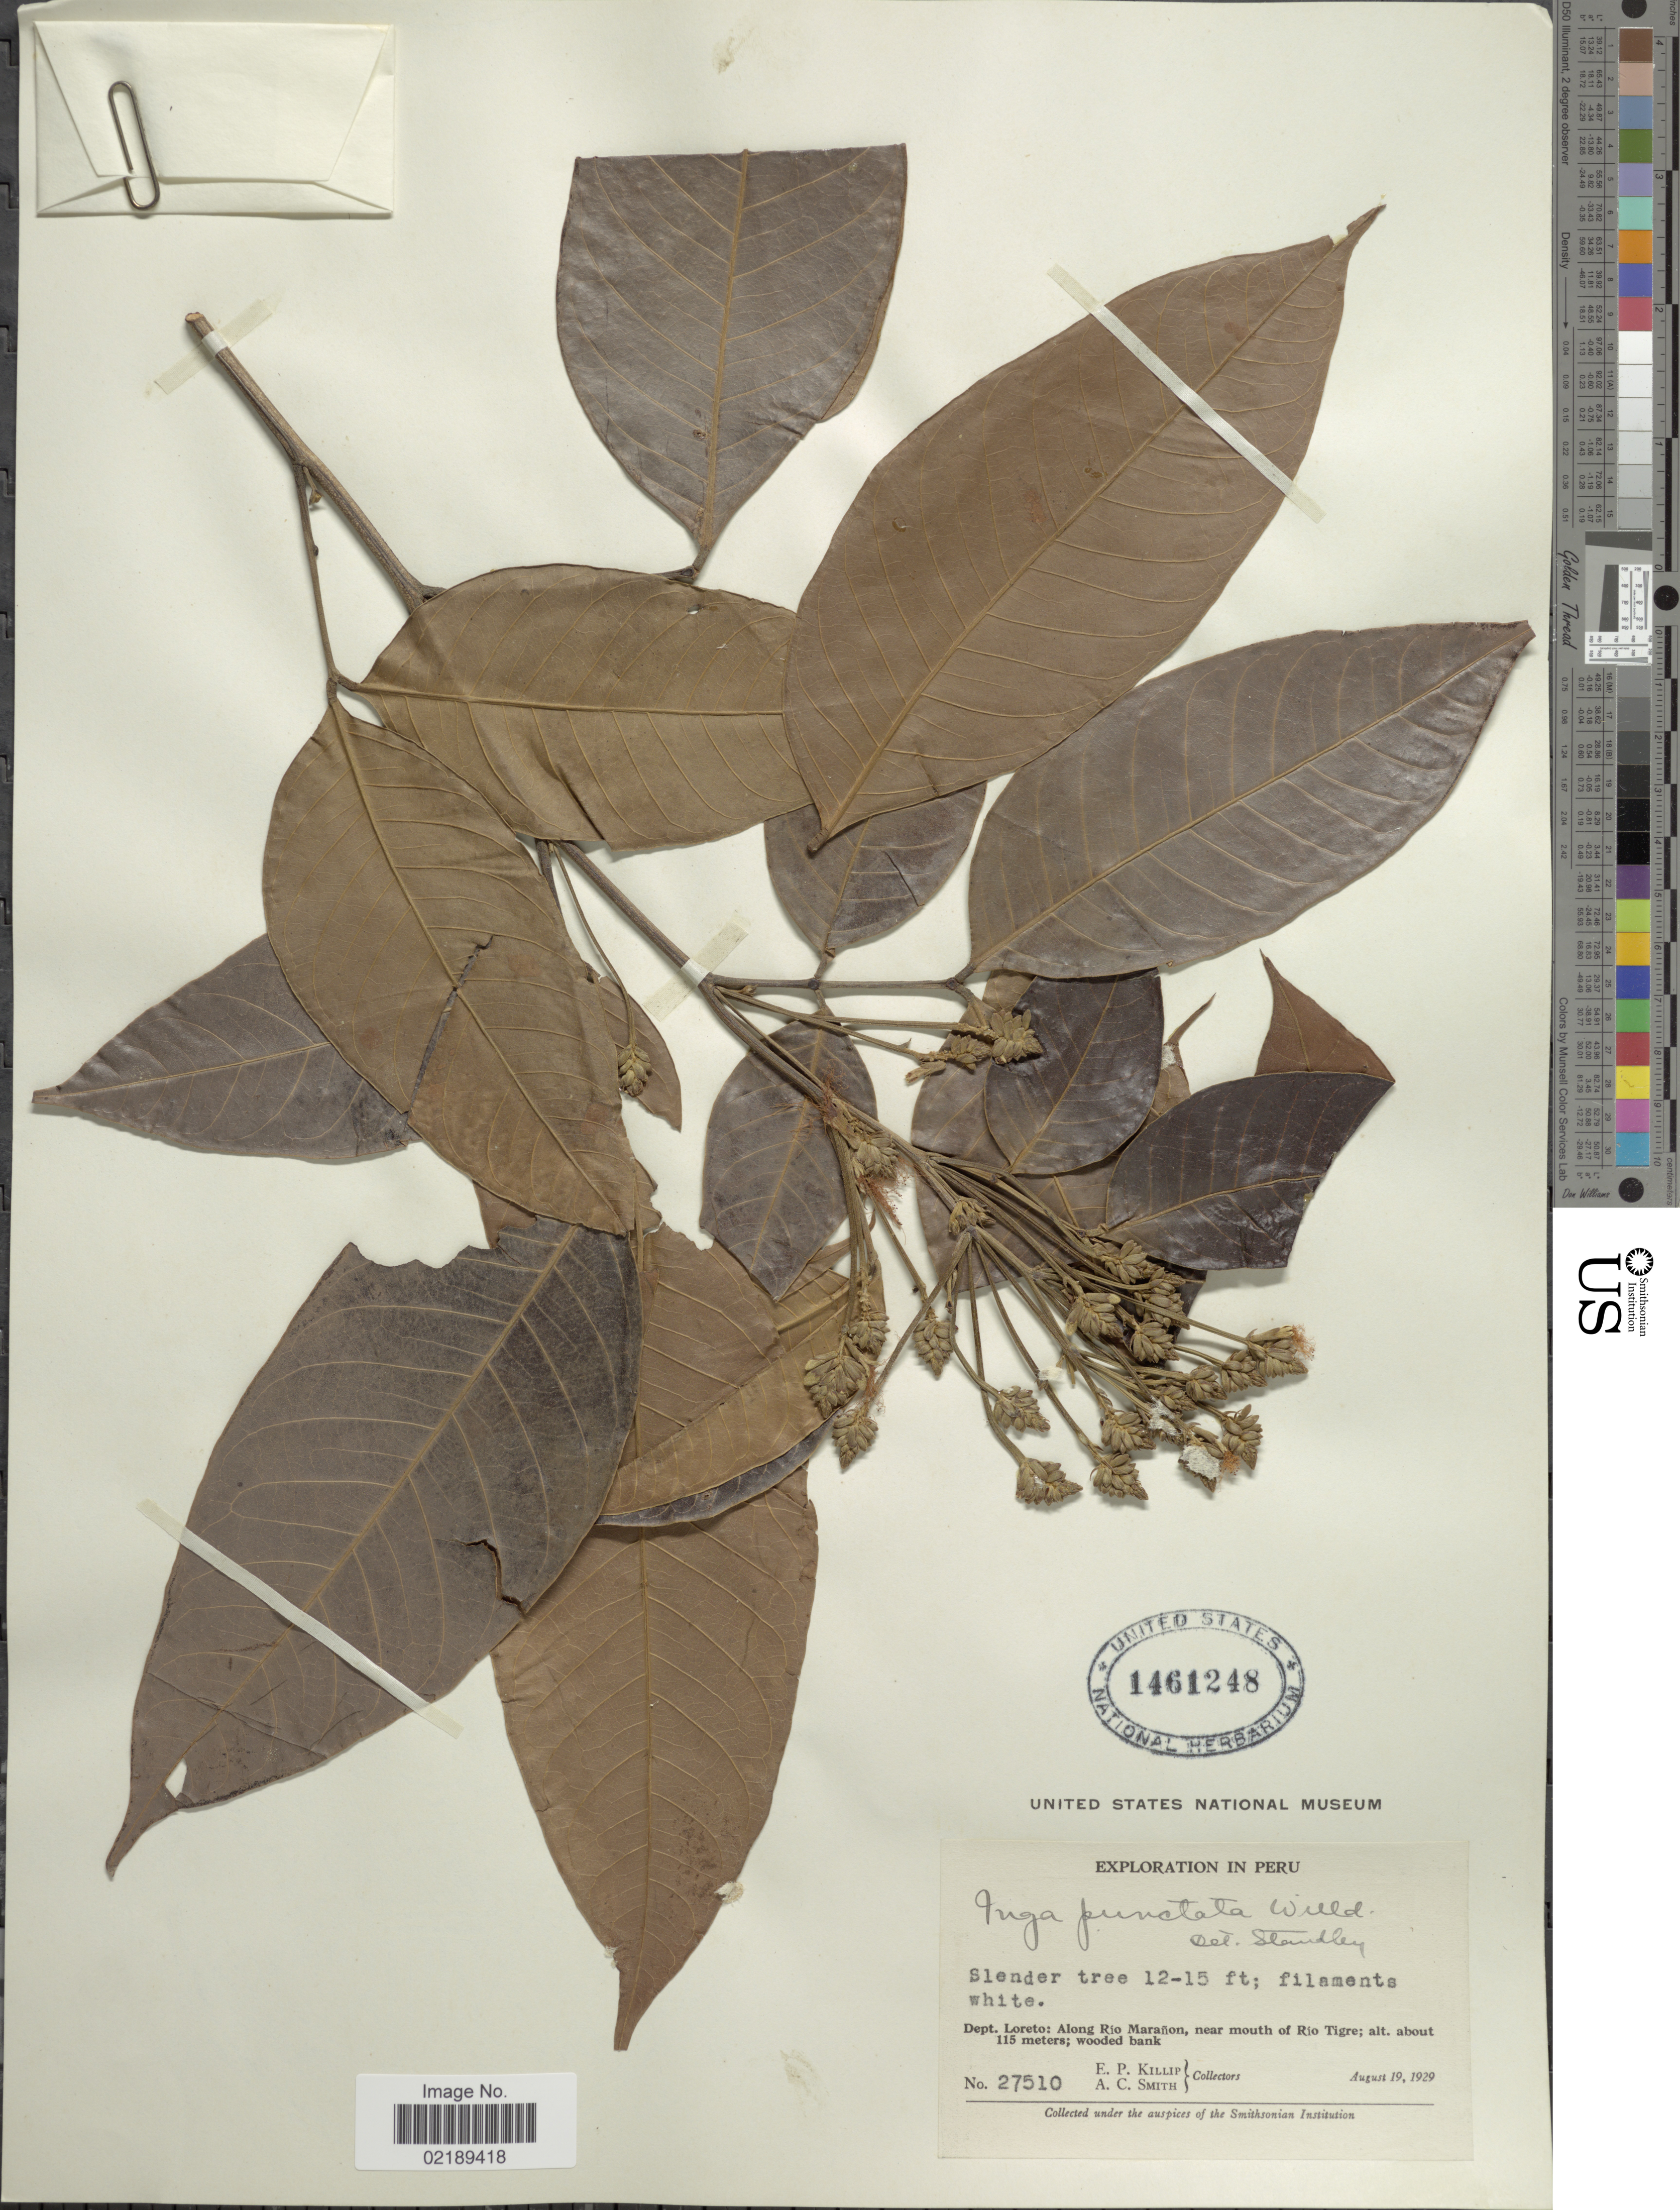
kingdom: Plantae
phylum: Tracheophyta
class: Magnoliopsida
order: Fabales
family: Fabaceae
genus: Inga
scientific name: Inga punctata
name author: Willd.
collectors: E. P. Killip & A. C. Smith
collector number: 27510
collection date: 1929-08-19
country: Peru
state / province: Loreto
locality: Along Rio Maranon, near mouth of Rio Tigre.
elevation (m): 115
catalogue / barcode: US 1461248